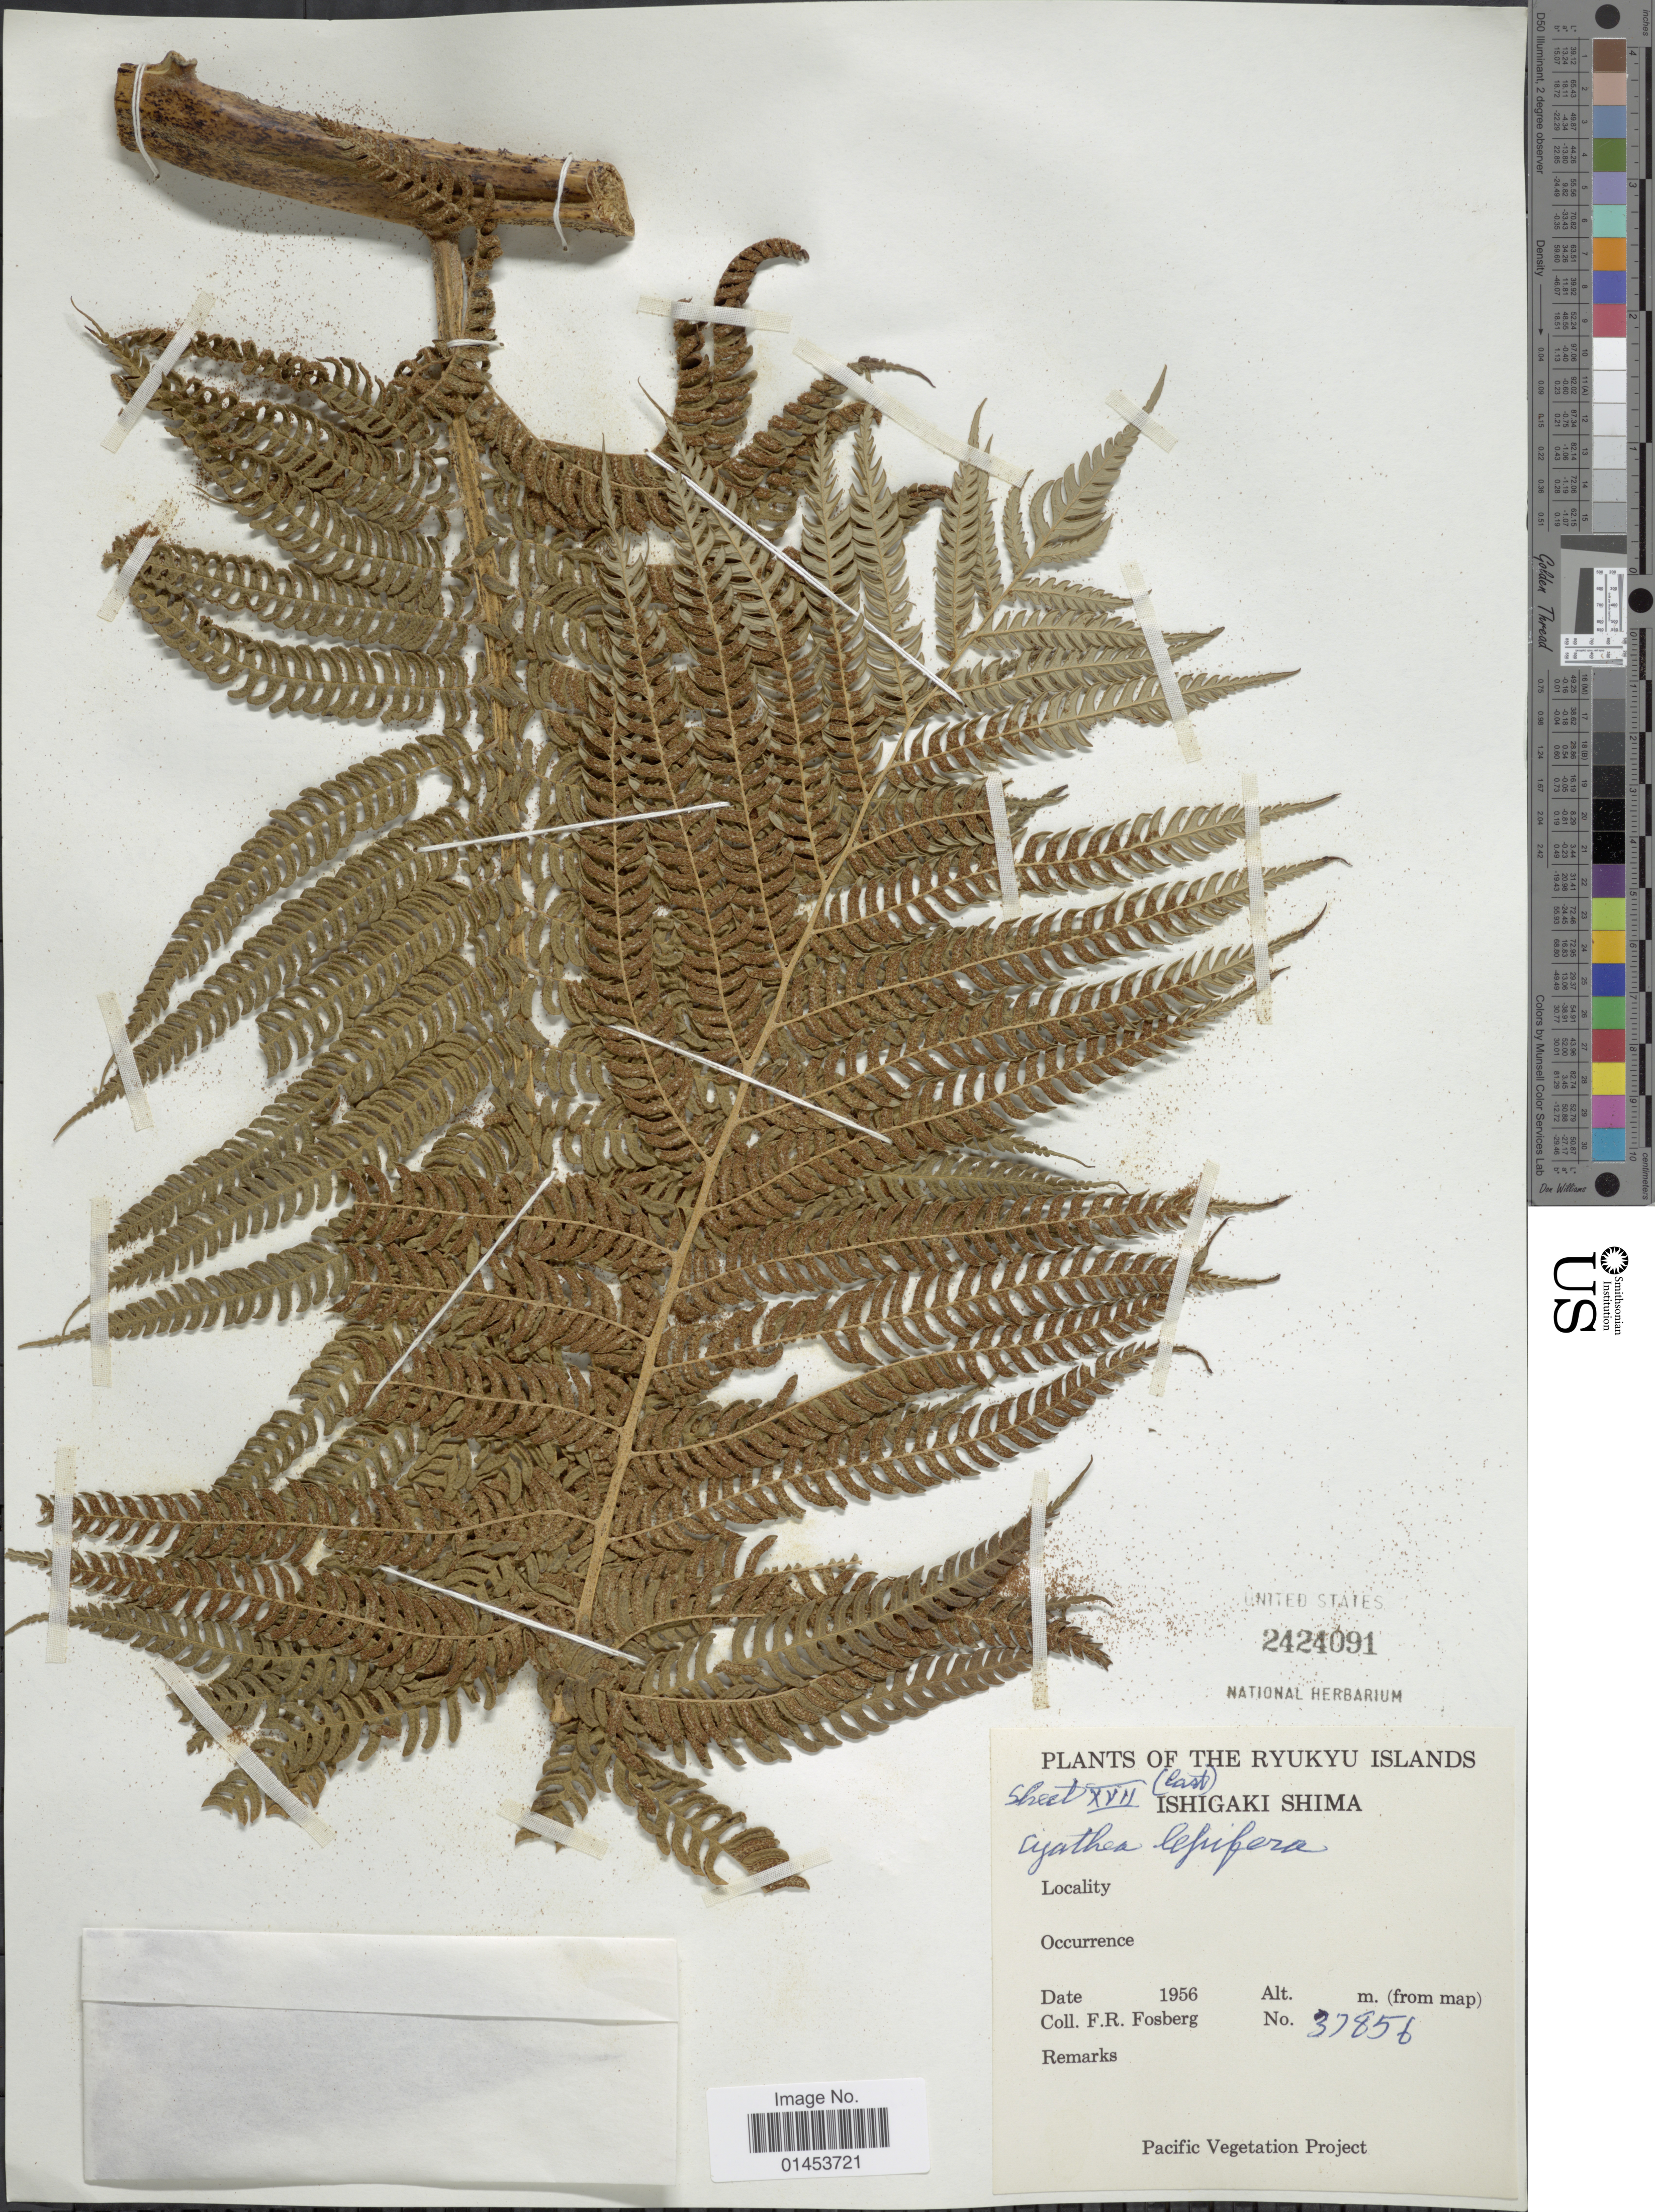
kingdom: Plantae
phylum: Tracheophyta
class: Polypodiopsida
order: Cyatheales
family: Cyatheaceae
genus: Cyathea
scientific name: Cyathea lepifera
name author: (J. Sm.) Copel.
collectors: F. R. Fosberg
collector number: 37856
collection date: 1956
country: Japan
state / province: Okinawa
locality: Ryukyu Islands, Ishigaki Shima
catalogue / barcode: US 2424091